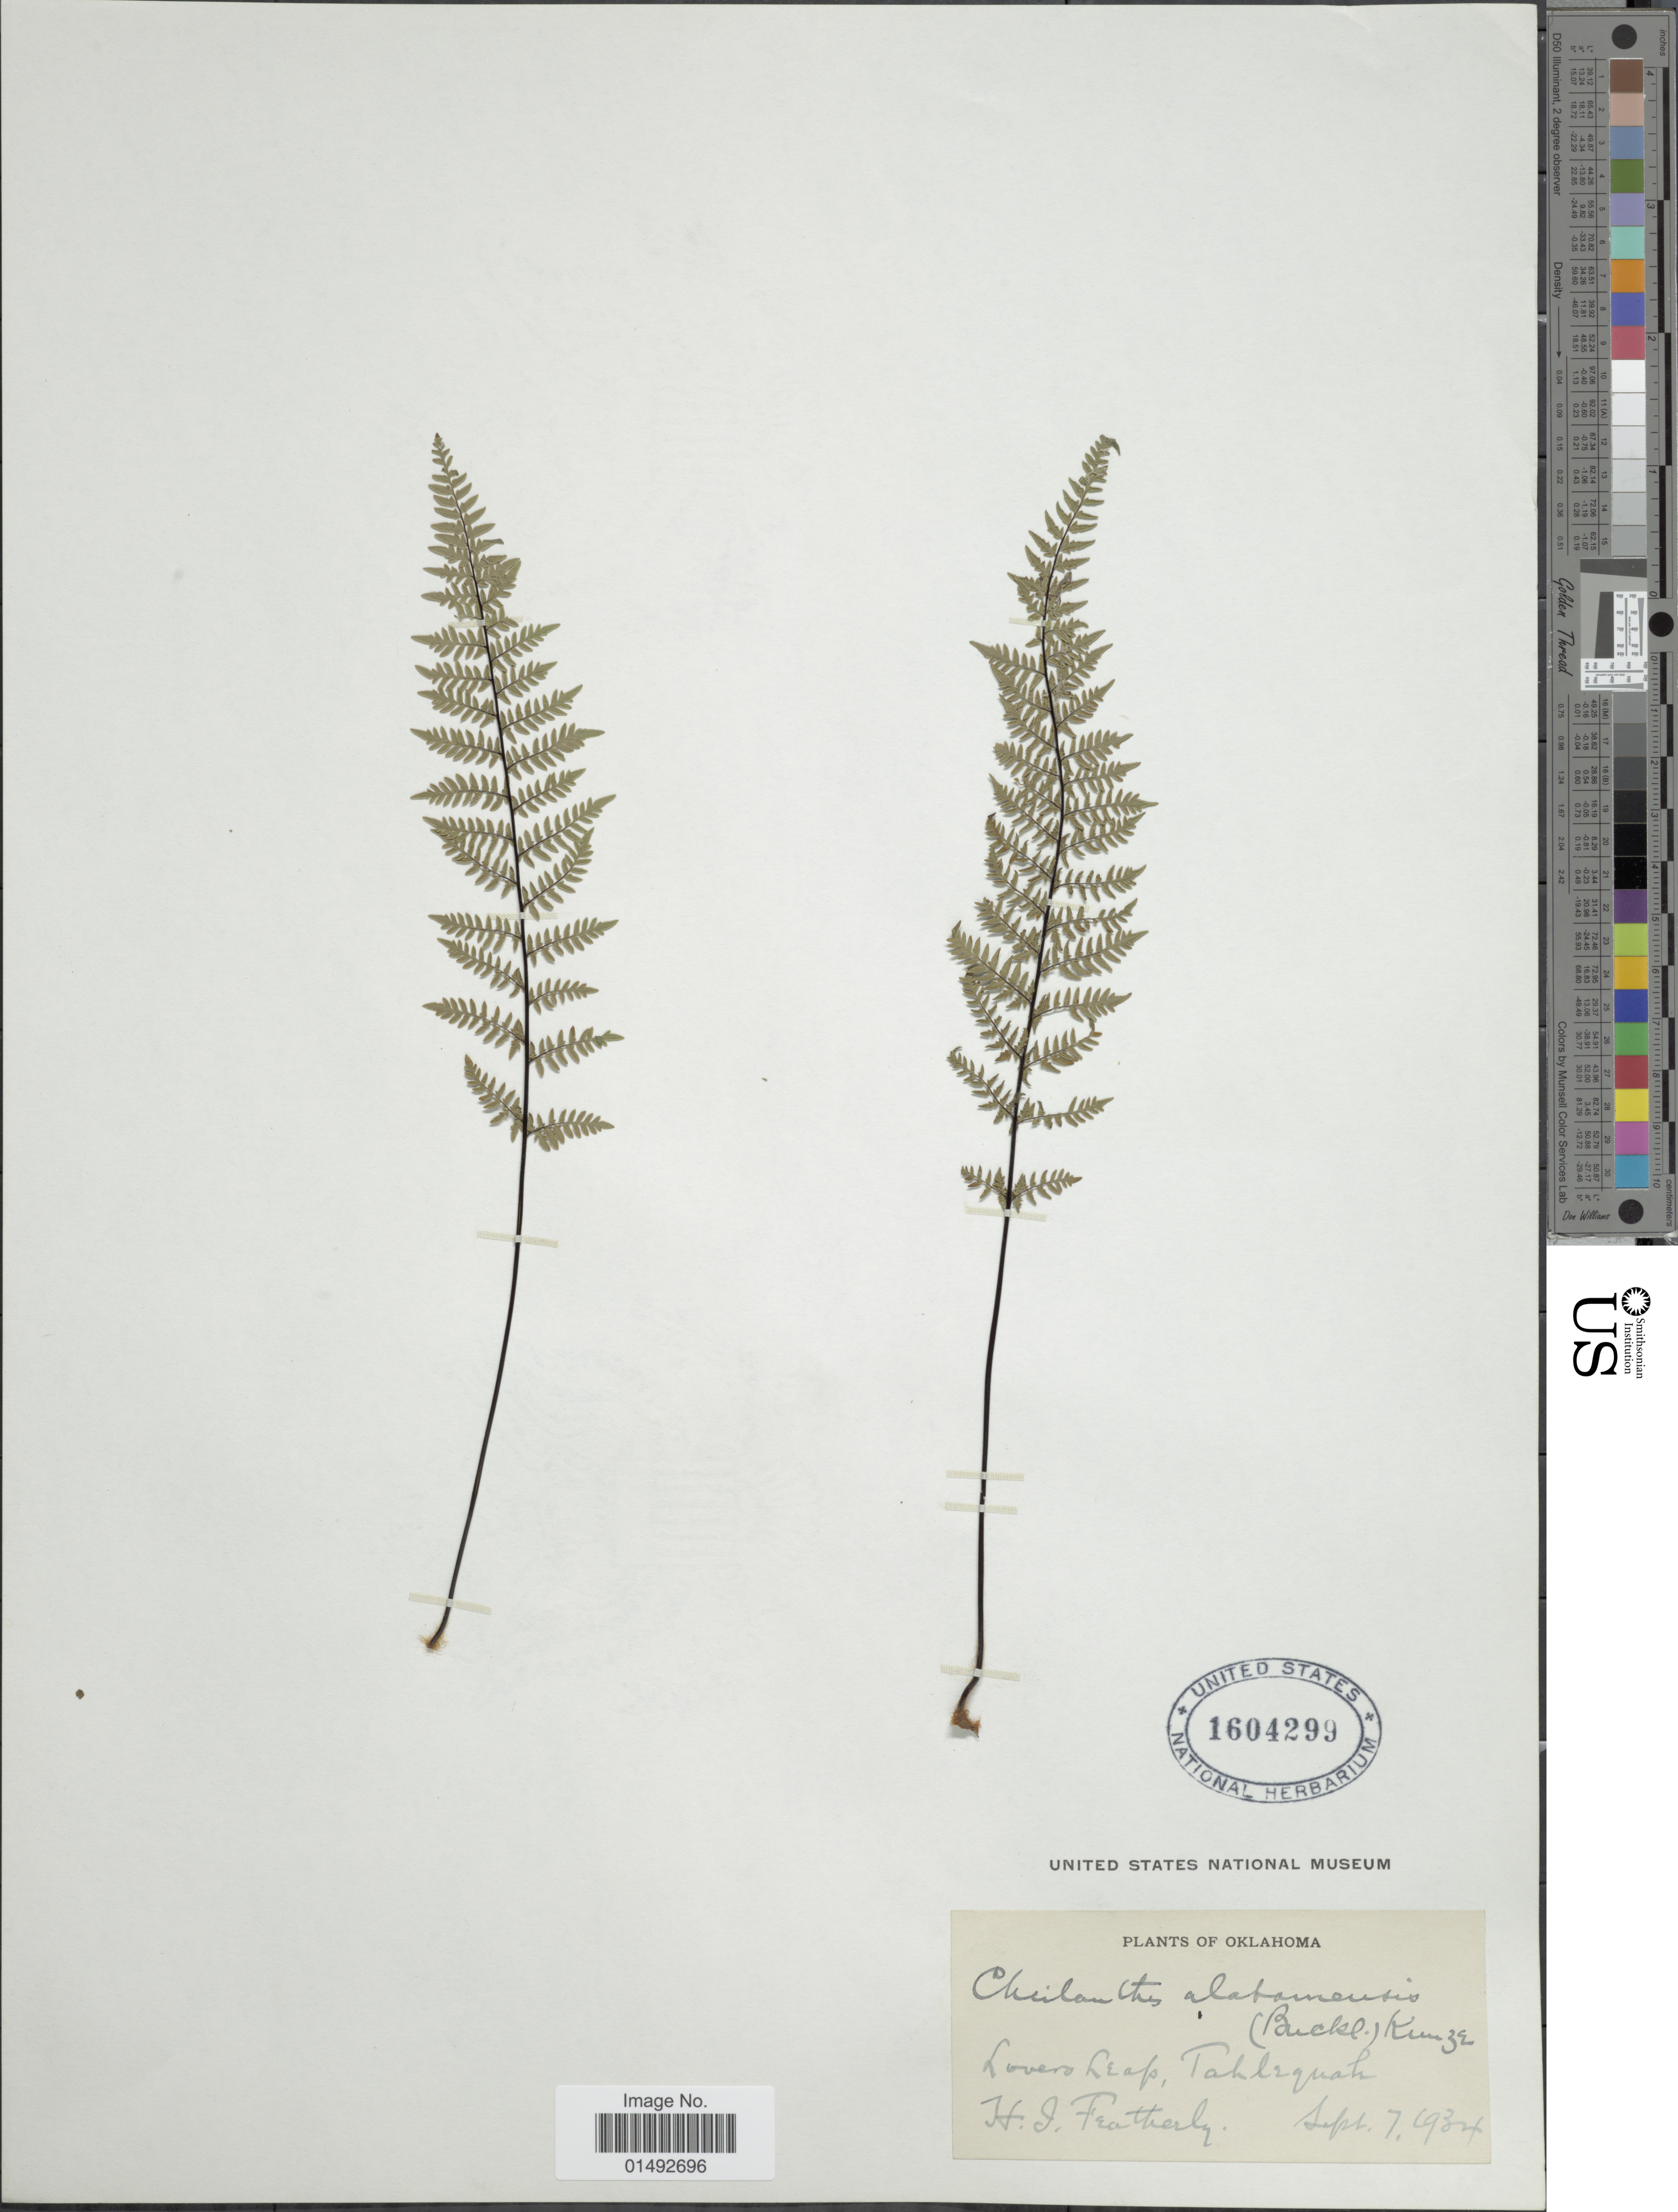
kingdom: Plantae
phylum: Tracheophyta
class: Polypodiopsida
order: Polypodiales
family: Pteridaceae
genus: Myriopteris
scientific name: Myriopteris alabamensis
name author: (Buckley) Grusz & Windham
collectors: H. Featherly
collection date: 1934-09-07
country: United States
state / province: Oklahoma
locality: Lowes Leap, Tahlequah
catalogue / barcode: US 1604299